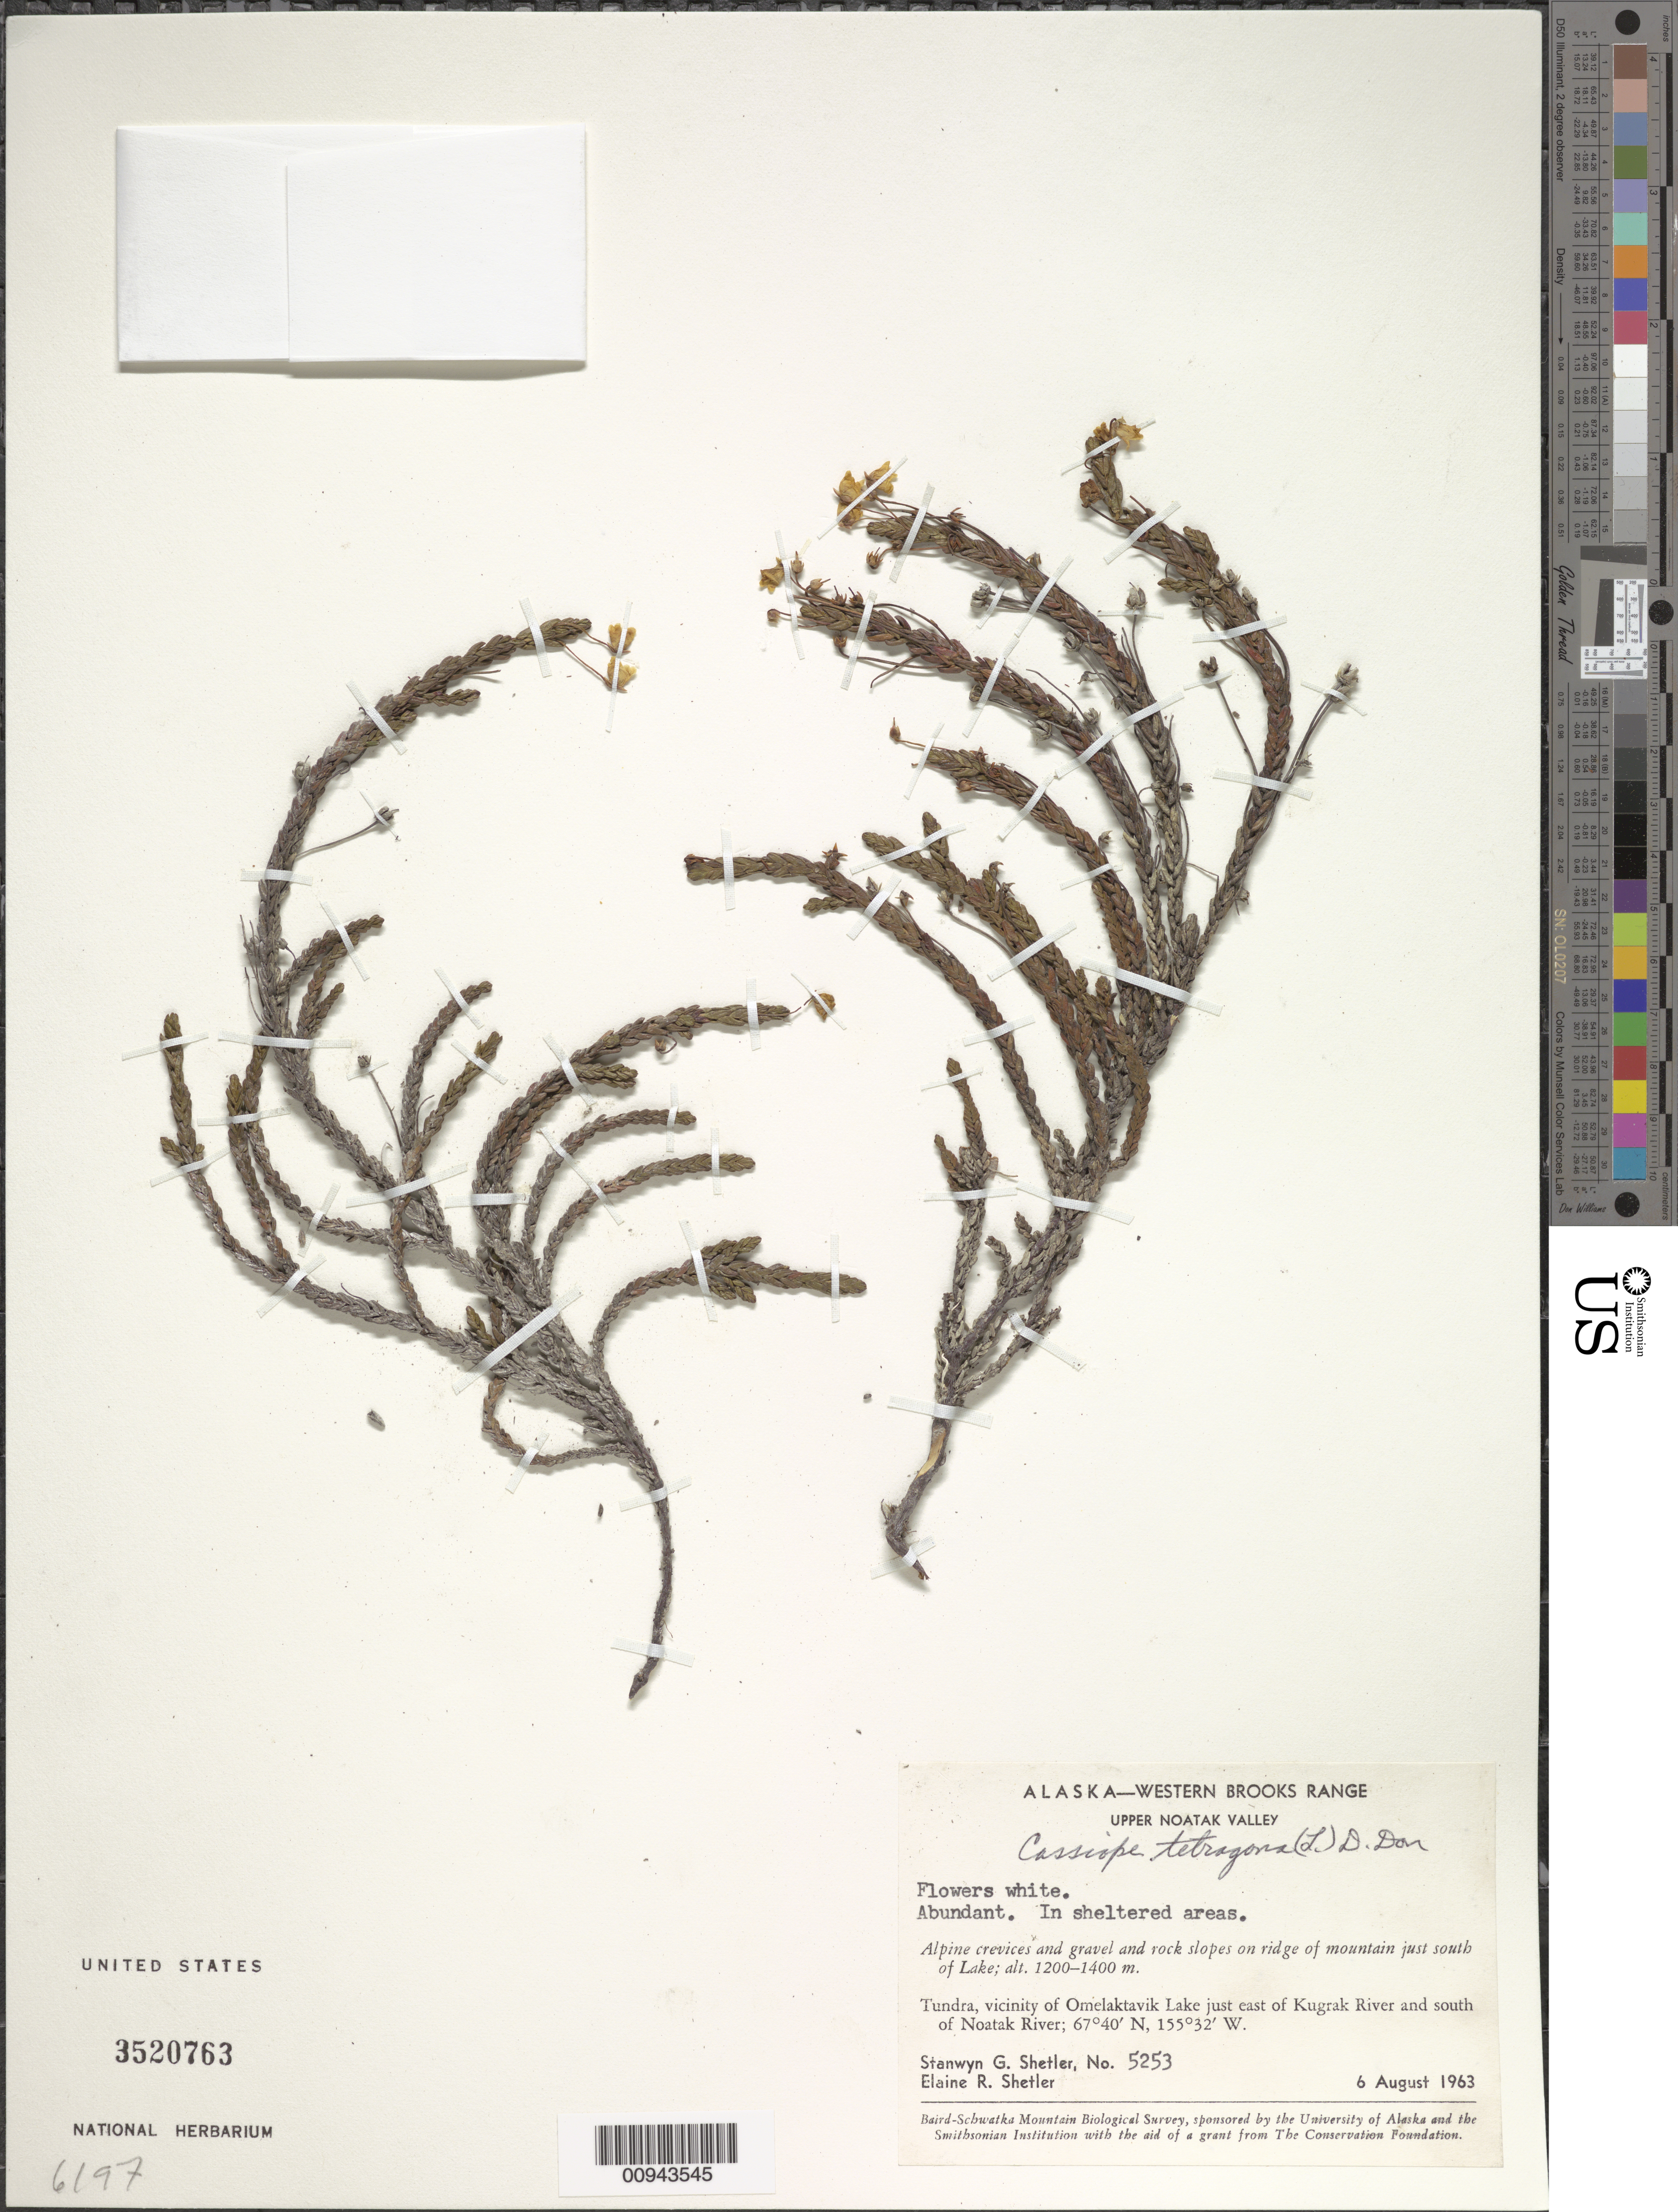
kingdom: Plantae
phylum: Tracheophyta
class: Magnoliopsida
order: Ericales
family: Ericaceae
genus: Cassiope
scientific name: Cassiope tetragona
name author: (L.) D. Don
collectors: S. Shetler & E. R. Shetler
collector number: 5253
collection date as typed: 06 Aug 1963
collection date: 1963-08-06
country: United States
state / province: Alaska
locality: Vicinity of Omelaktavik Lake just east of Kugrak River and south of Noatak River. Western Brooks Range, Upper Noatak Valley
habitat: Tundra. Alpine crevices and gravel and rock slopes on ridge of mountain just south of Lake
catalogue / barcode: US 3520763